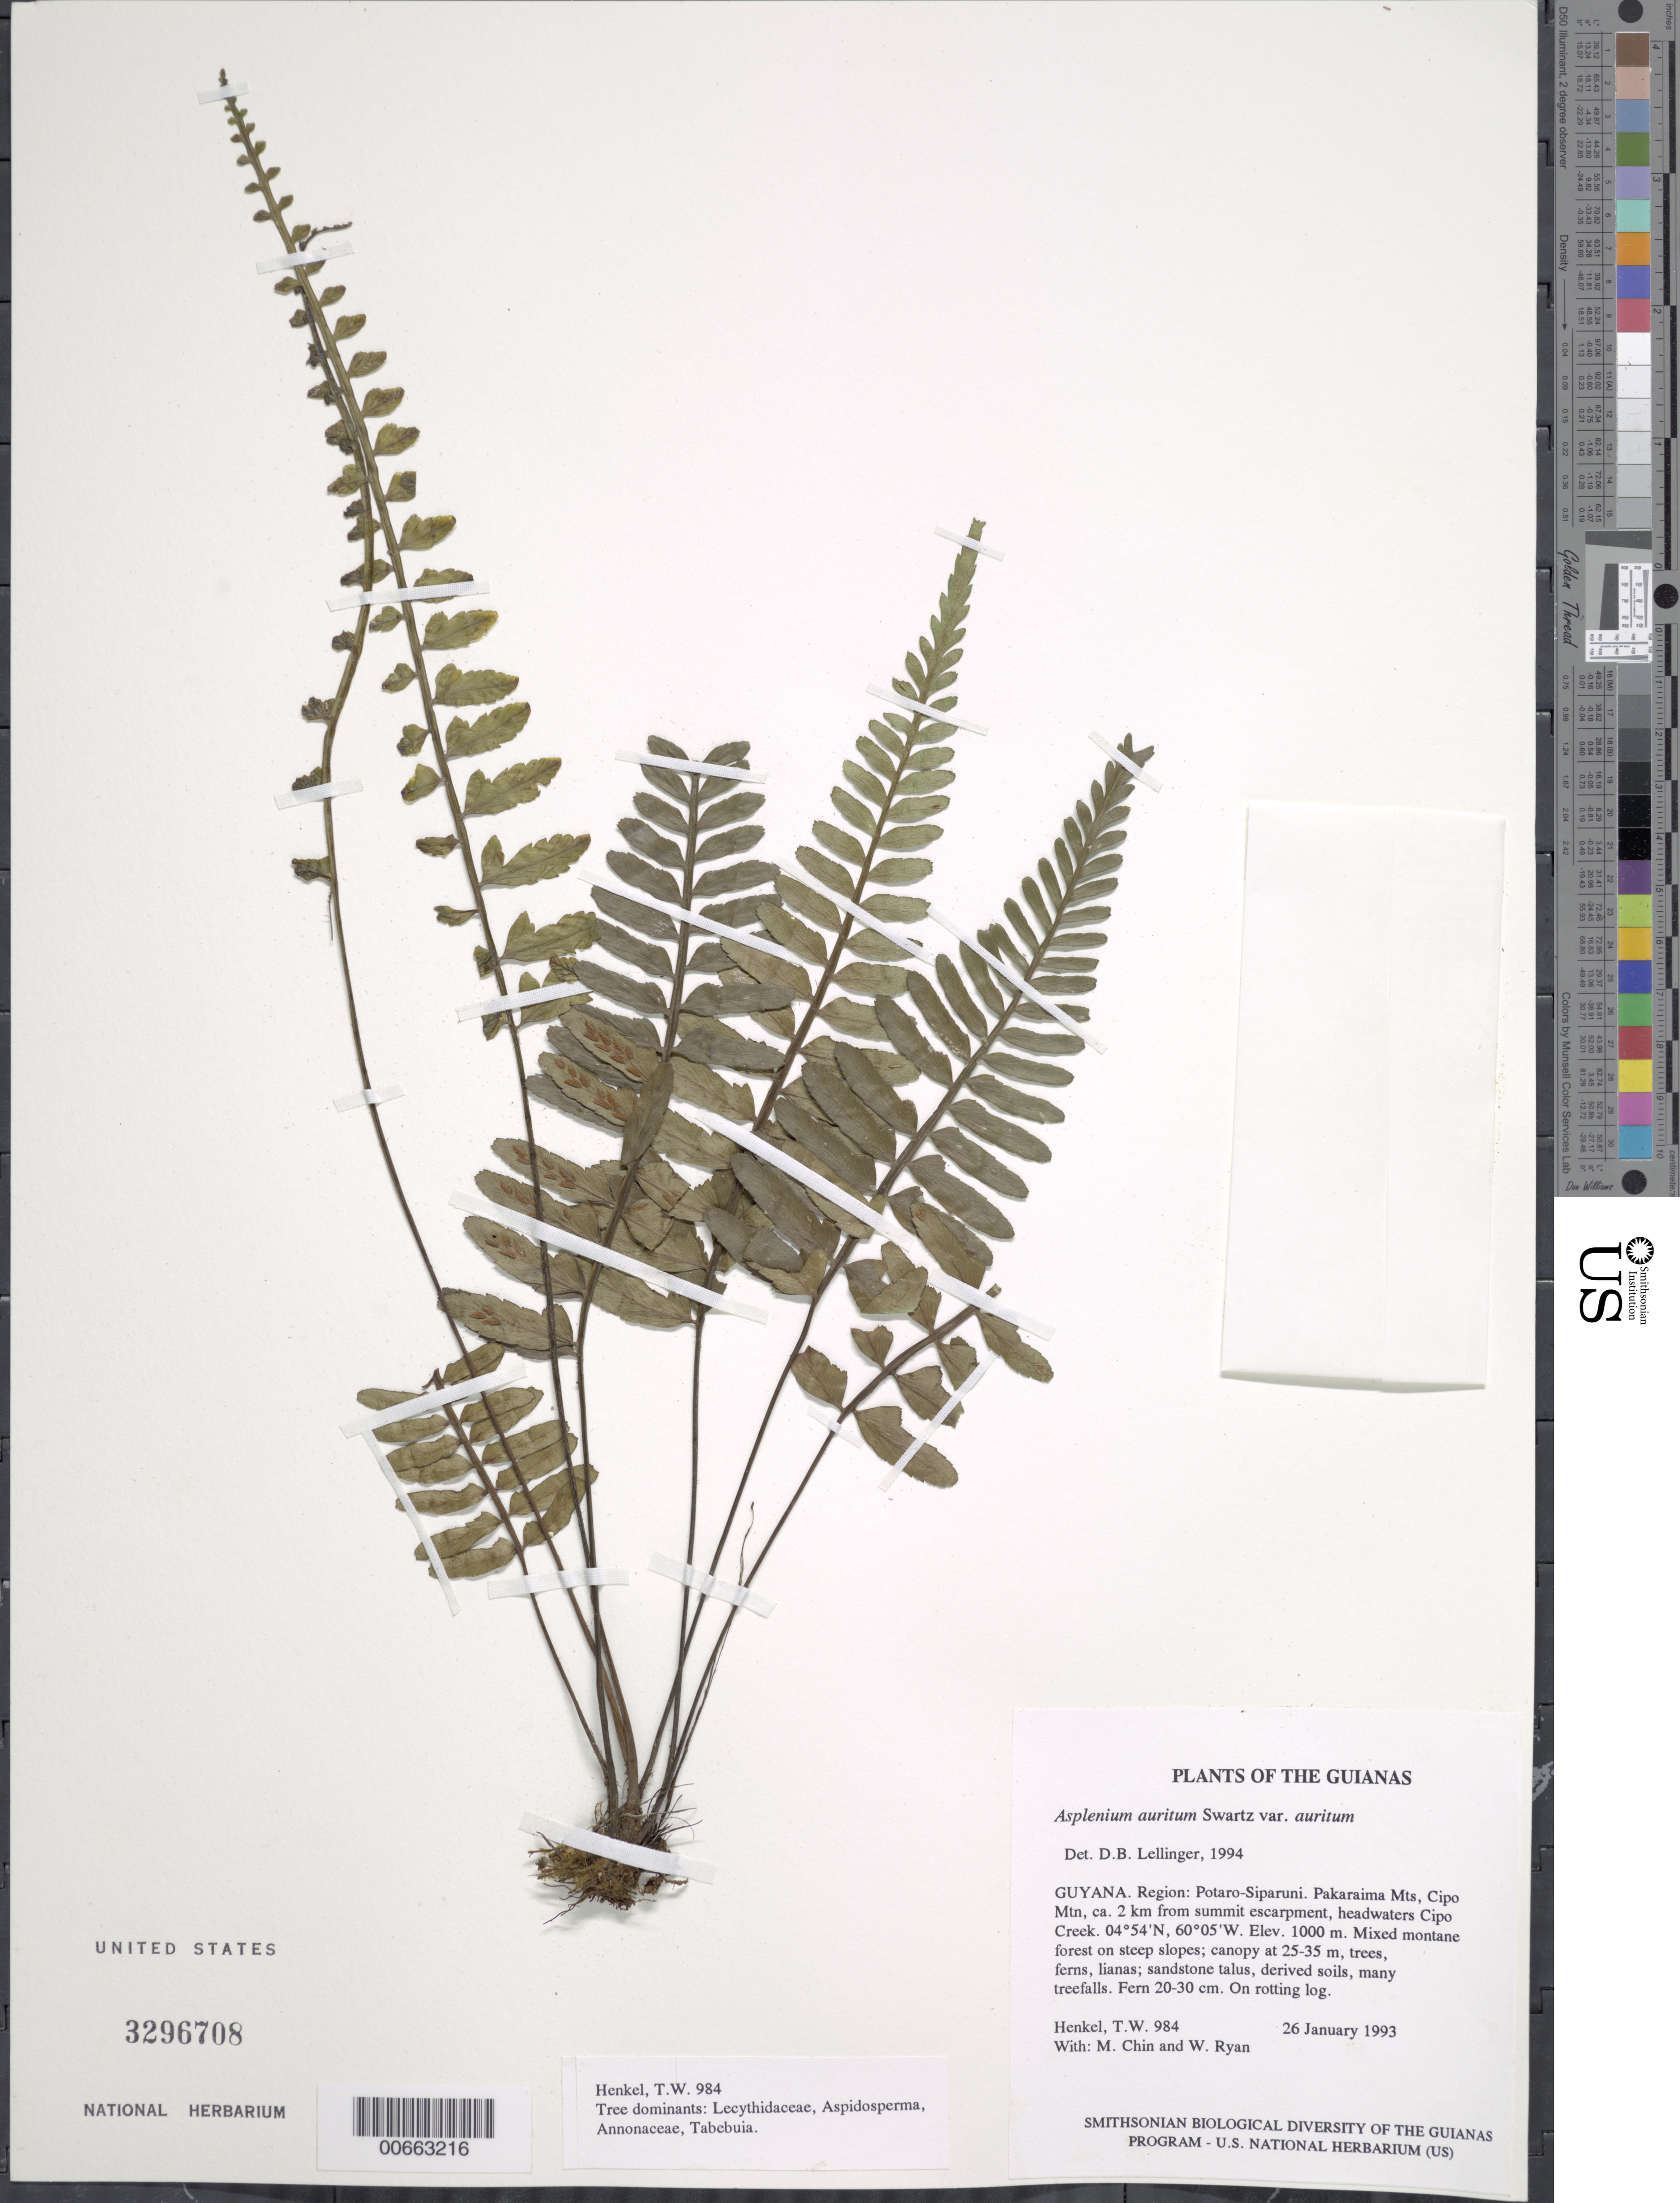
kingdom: Plantae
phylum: Tracheophyta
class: Polypodiopsida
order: Polypodiales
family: Aspleniaceae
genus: Asplenium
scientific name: Asplenium auritum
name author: Sw.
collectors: T. Henkel, M. Chin & W. Ryan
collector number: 984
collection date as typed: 26 January 1993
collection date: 1993-01-26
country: Guyana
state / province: Potaro-Siparuni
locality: Pakaraima Mts, Cipo Mtn, ca. 2 km from summit escarpment, headwaters Cipo Creek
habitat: Mixed montane forest on steep slopes; canopy at 25-35 m; sandstone talus, derived soils, many treefalls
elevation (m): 1000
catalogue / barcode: US 3296708